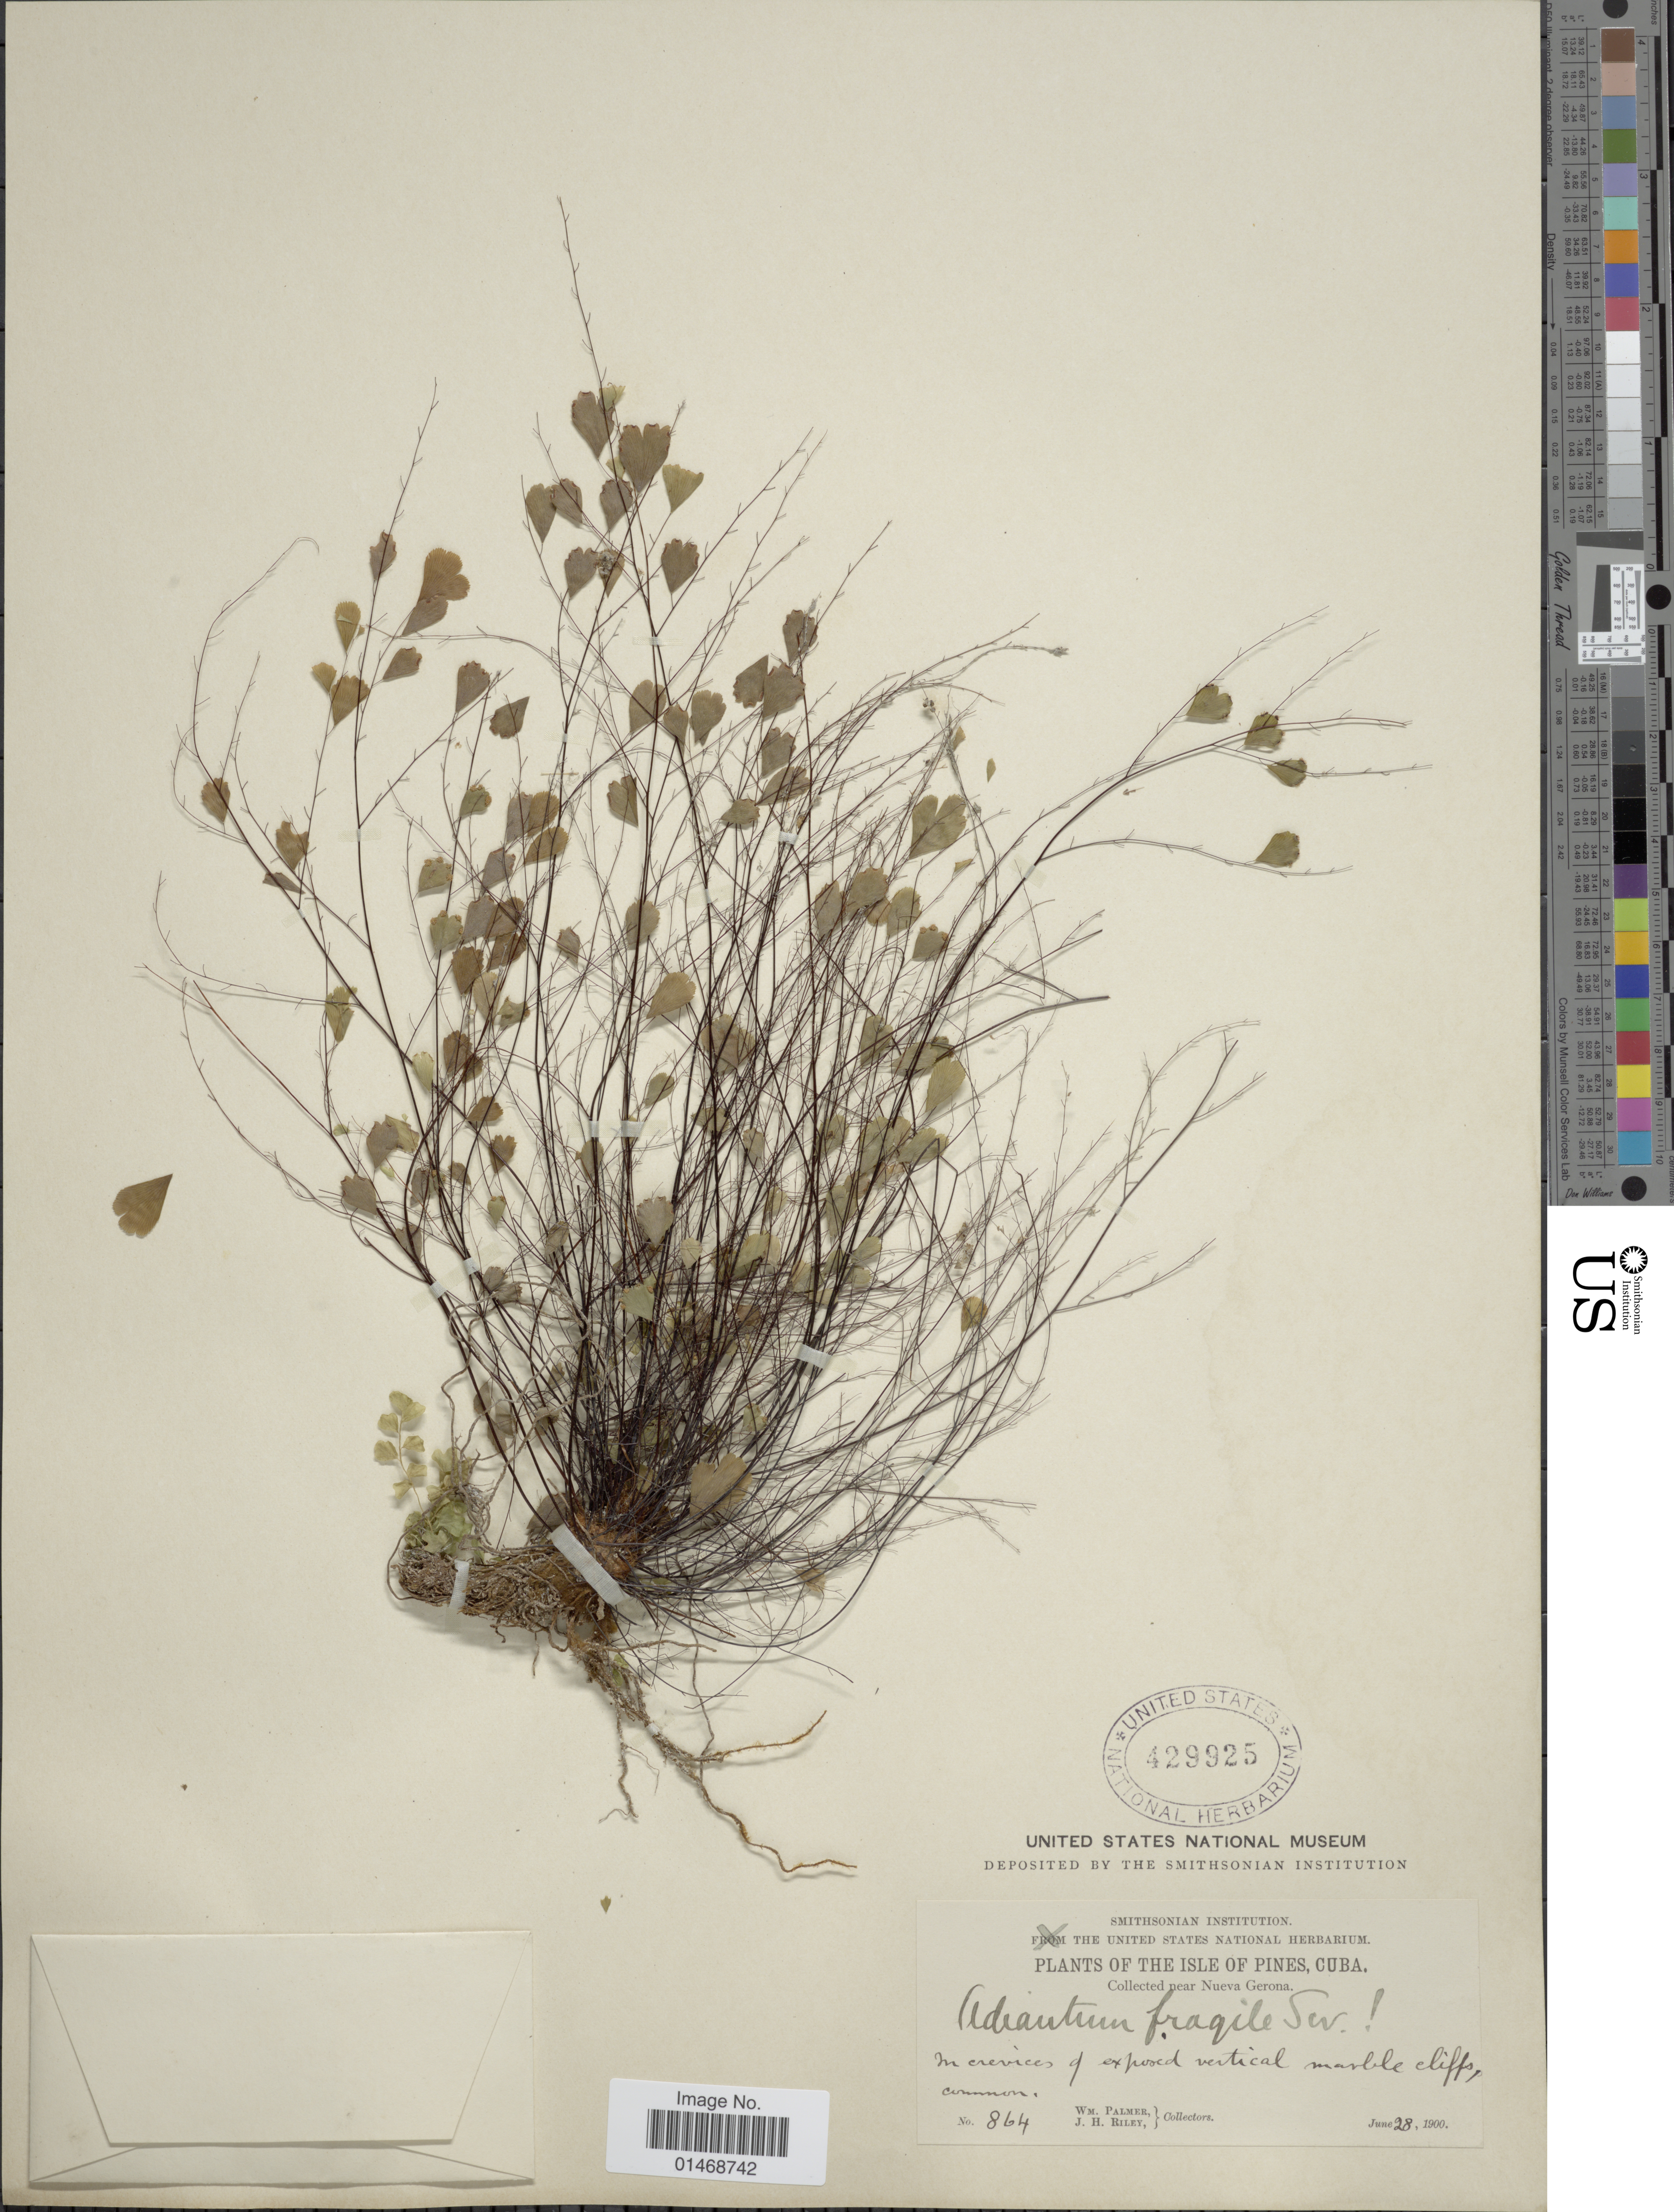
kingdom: Plantae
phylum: Tracheophyta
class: Polypodiopsida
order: Polypodiales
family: Pteridaceae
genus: Adiantum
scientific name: Adiantum fragile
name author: Sw.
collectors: W. Palmer & J. H. Riley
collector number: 864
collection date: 1900-06-28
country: Cuba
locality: The Isle of Pines, Near Nueva Gerona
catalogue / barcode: US 429925